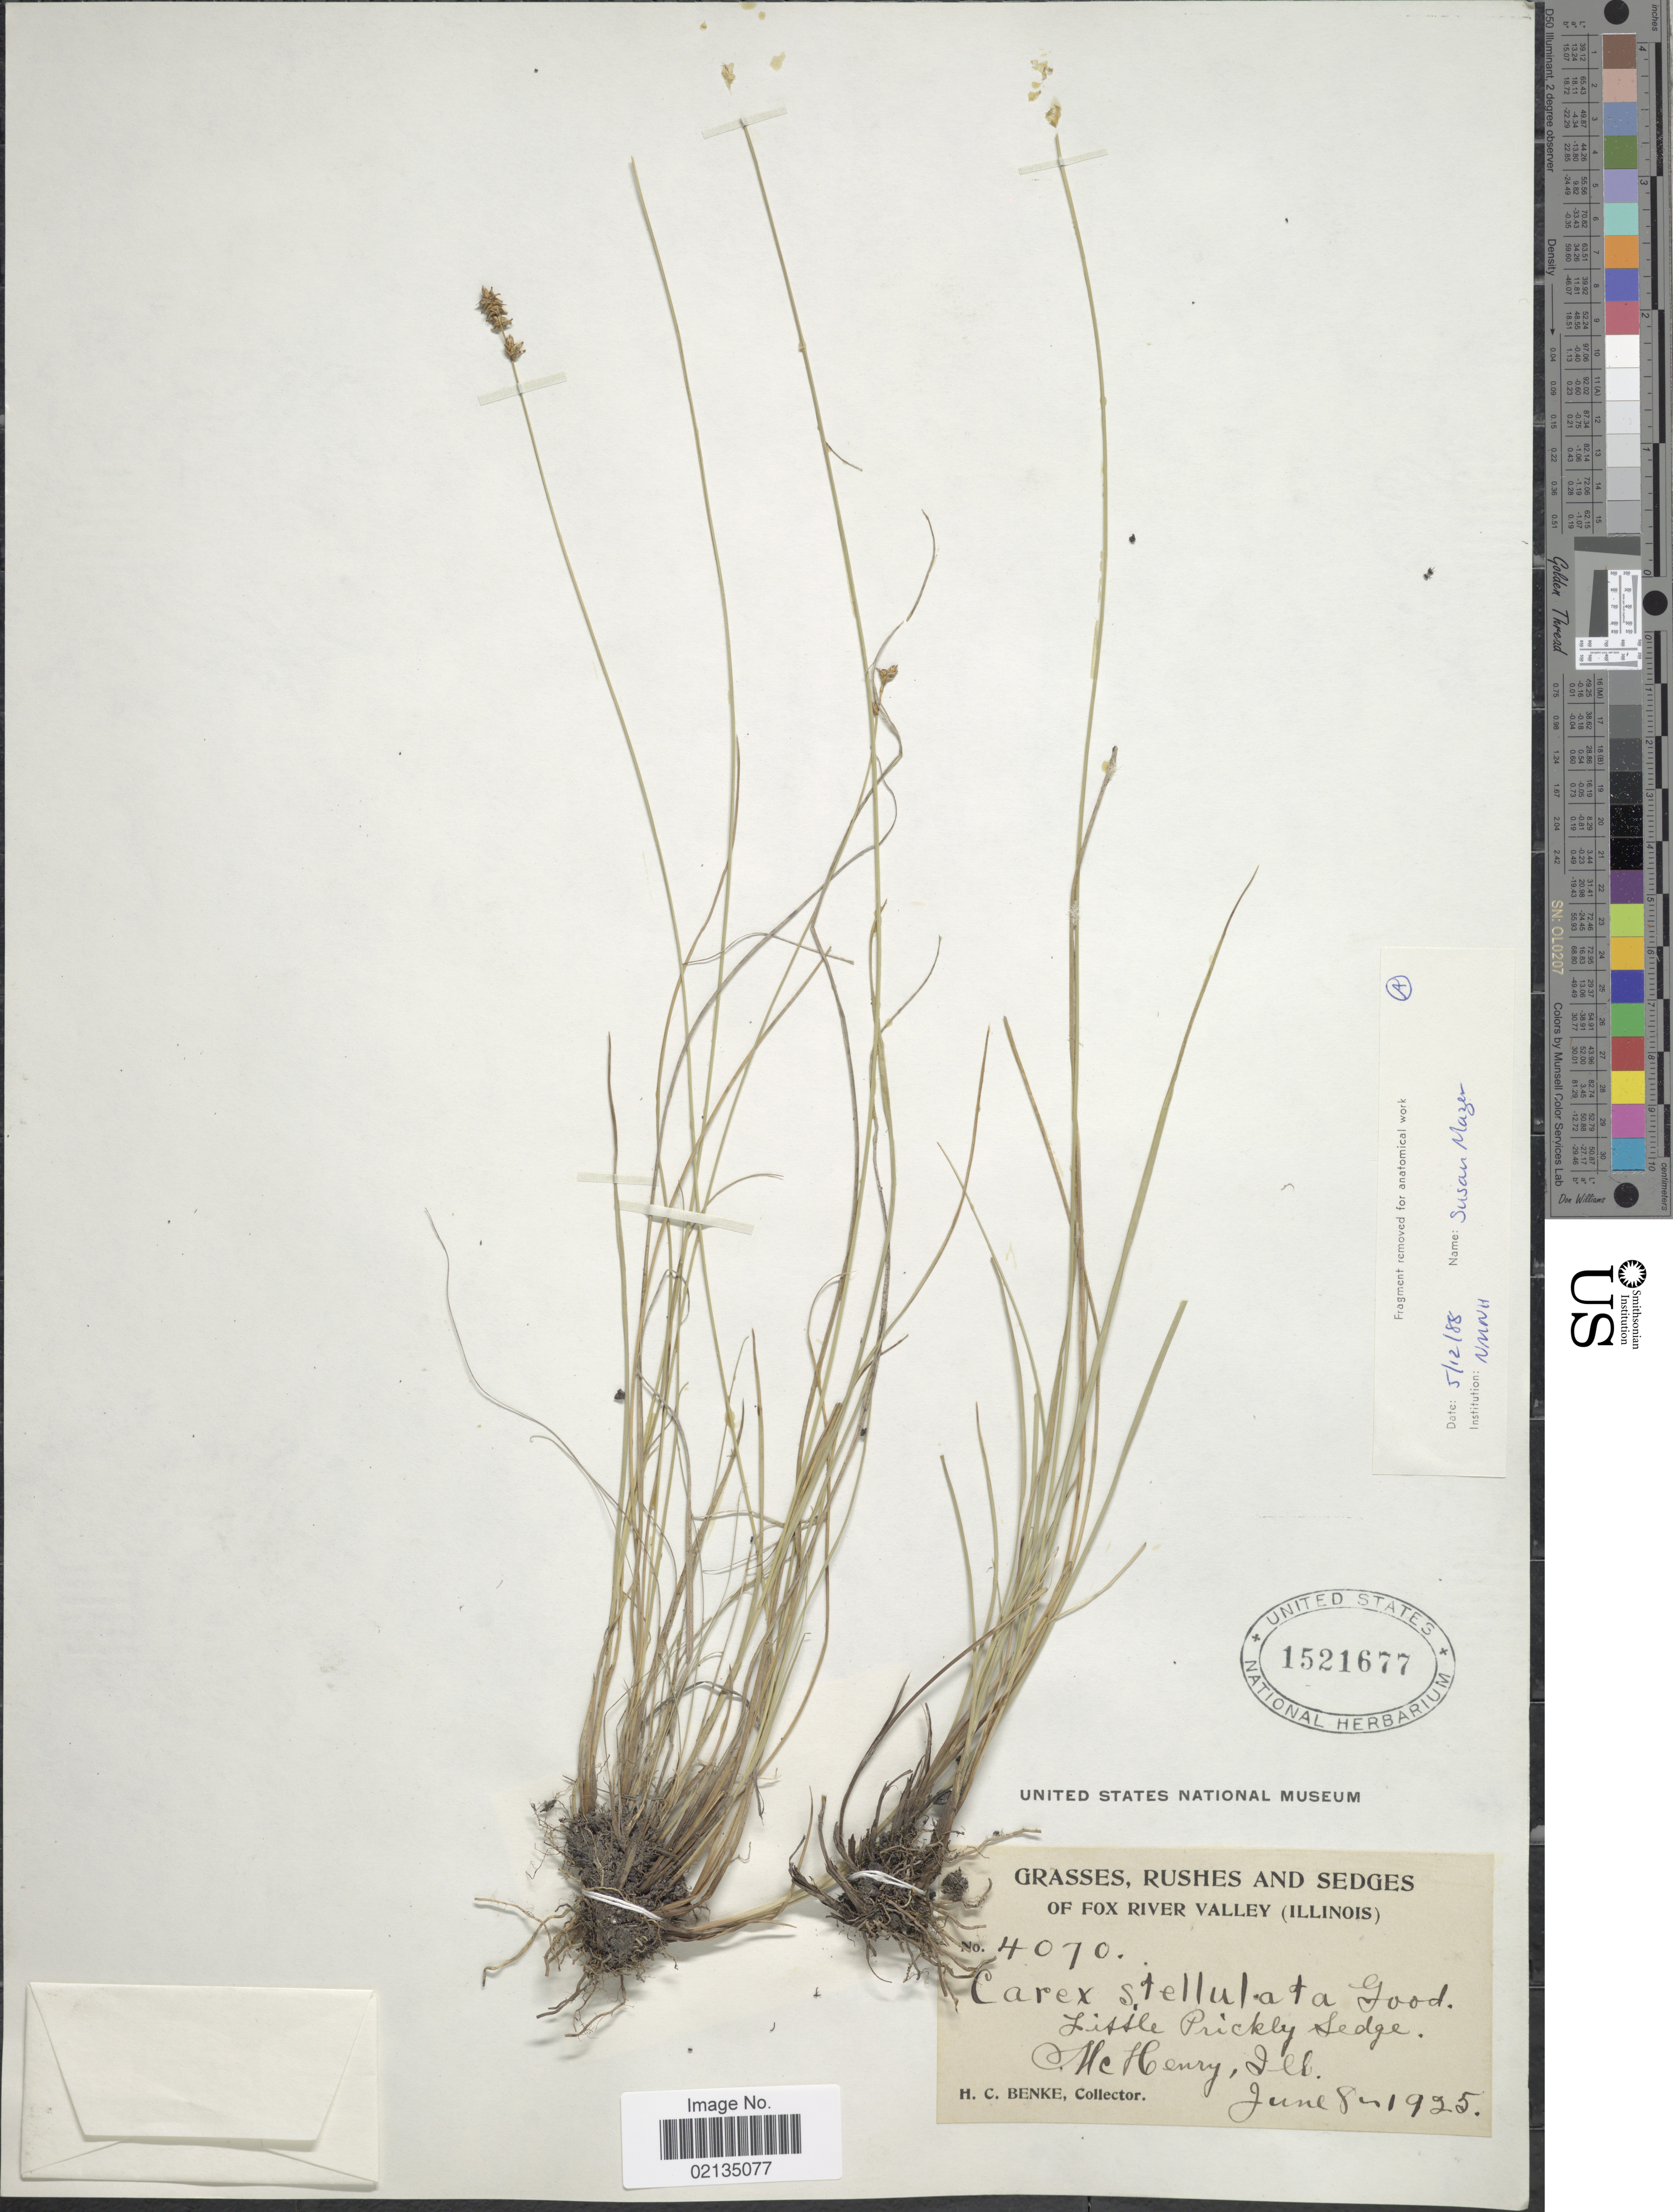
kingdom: Plantae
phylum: Tracheophyta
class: Liliopsida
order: Poales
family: Cyperaceae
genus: Carex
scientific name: Carex echinata subsp. echinata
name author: Murray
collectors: H. Benke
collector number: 4070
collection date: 1925-06-08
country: United States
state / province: Illinois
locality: Fox River Valley (Illinois), Little Prickle Sedge. McHenry, Ill.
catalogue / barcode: US 1521677